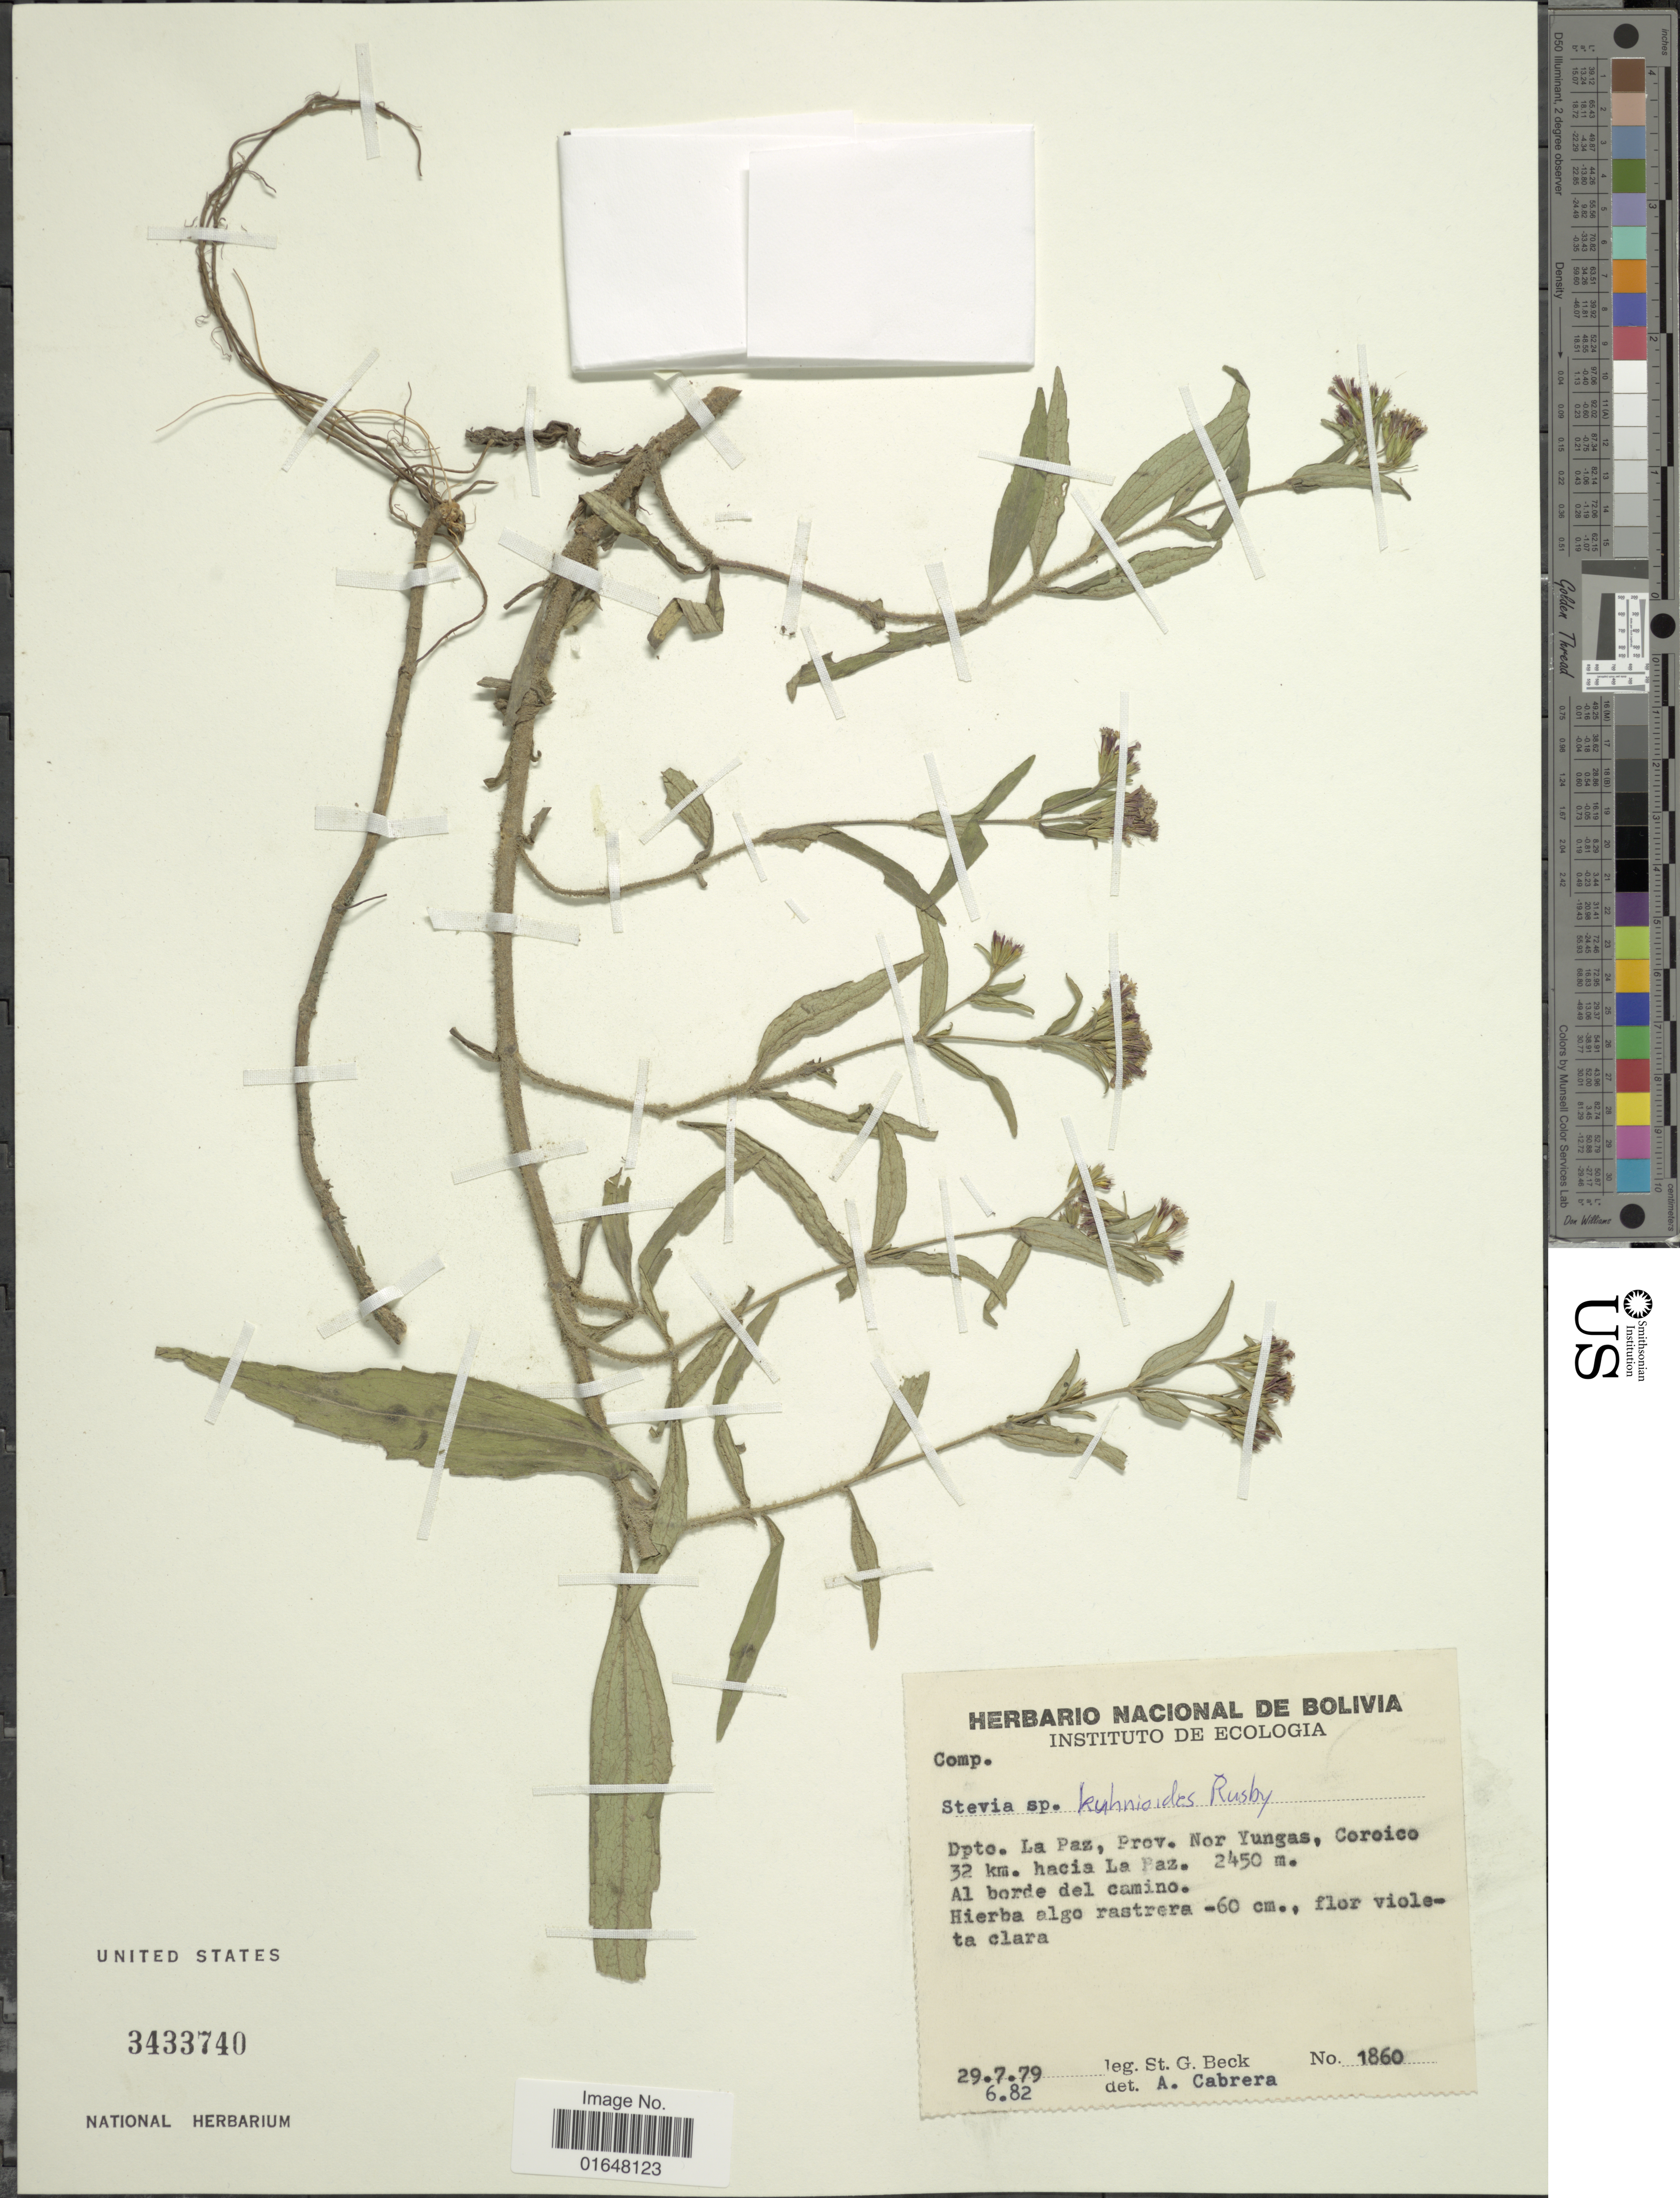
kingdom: Plantae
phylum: Tracheophyta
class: Magnoliopsida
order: Asterales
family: Asteraceae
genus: Stevia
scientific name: Stevia kuhnioides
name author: Rusby ex B.L. Rob.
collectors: S. G. Beck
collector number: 1860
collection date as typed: Transcribed d/m/y: 29/7/79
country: Bolivia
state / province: La Paz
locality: Prov. Nor Yungas, Coroico 32 km hacia La Paz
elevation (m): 2450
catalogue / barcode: US 3433740